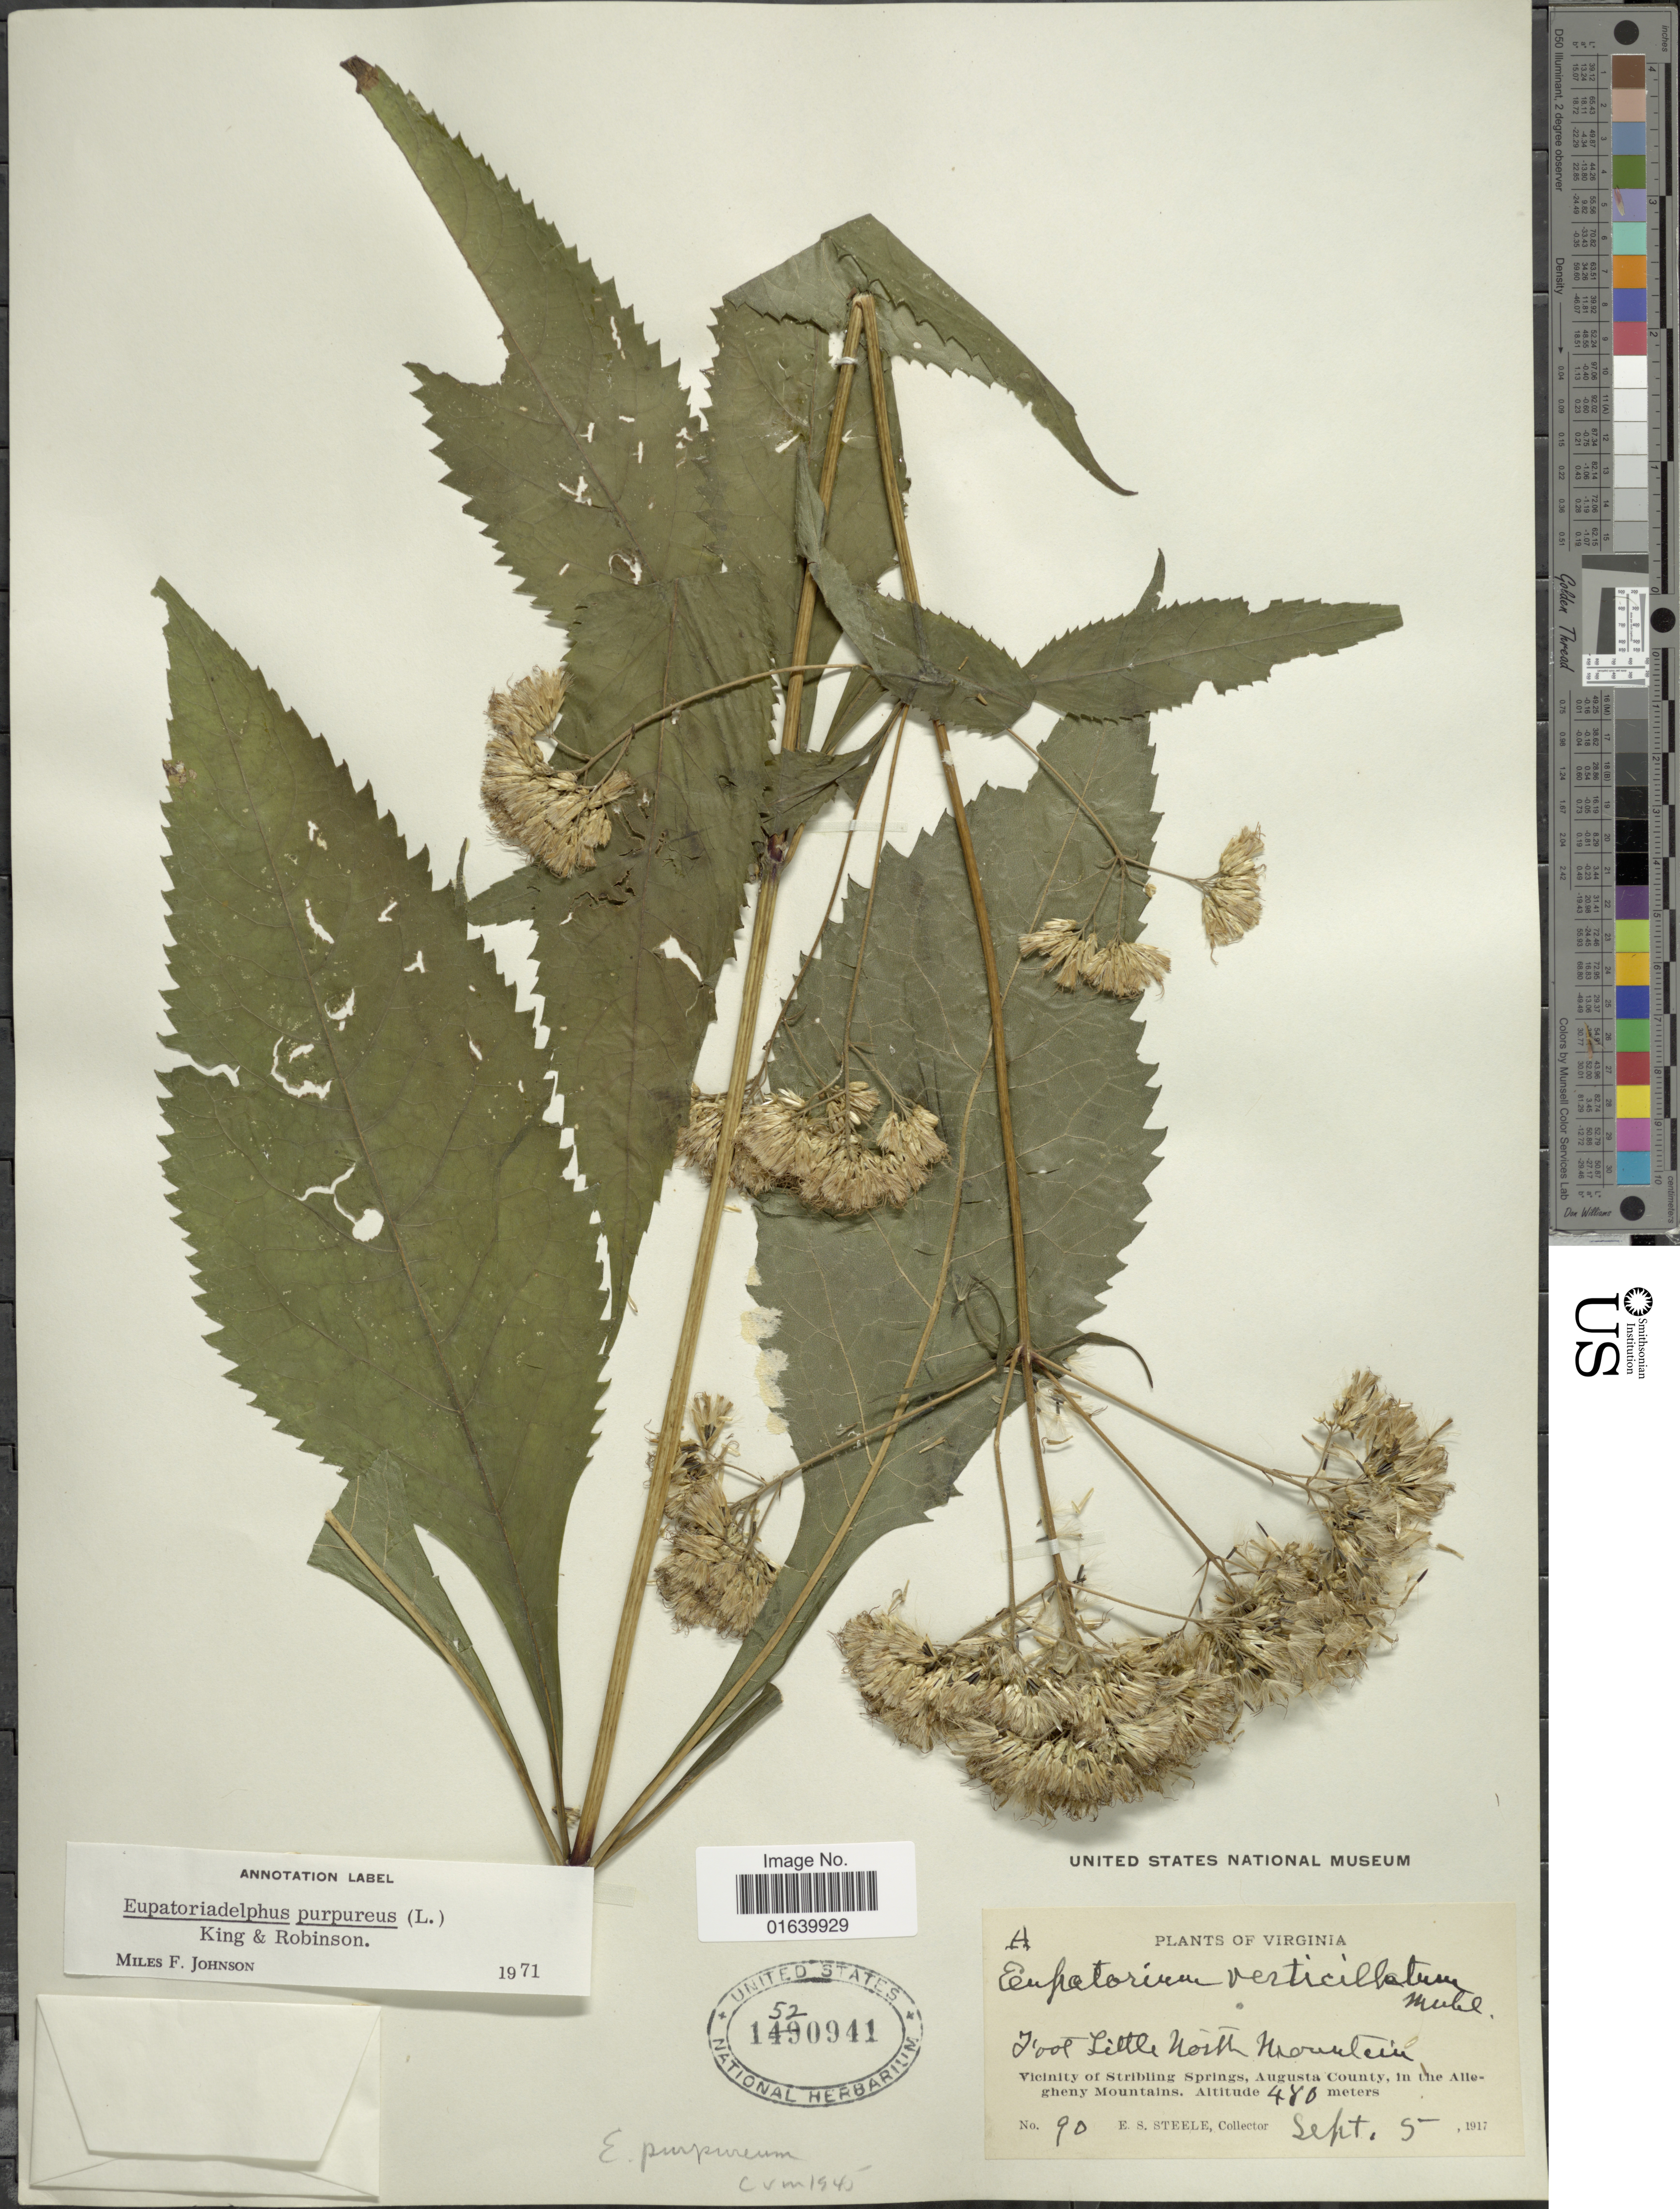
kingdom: Plantae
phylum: Tracheophyta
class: Magnoliopsida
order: Asterales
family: Asteraceae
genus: Eupatorium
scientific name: Eupatorium purpureum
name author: (L.) E.E. Lamont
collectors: E. Steele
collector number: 90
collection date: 1917-09-05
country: United States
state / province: Virginia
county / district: Augusta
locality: Virginia, Foot Little, North Mountain, Vicinity of Stribling Springs, Augusta County, in the Allegheny Mountains.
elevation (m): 480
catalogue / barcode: US 1520941